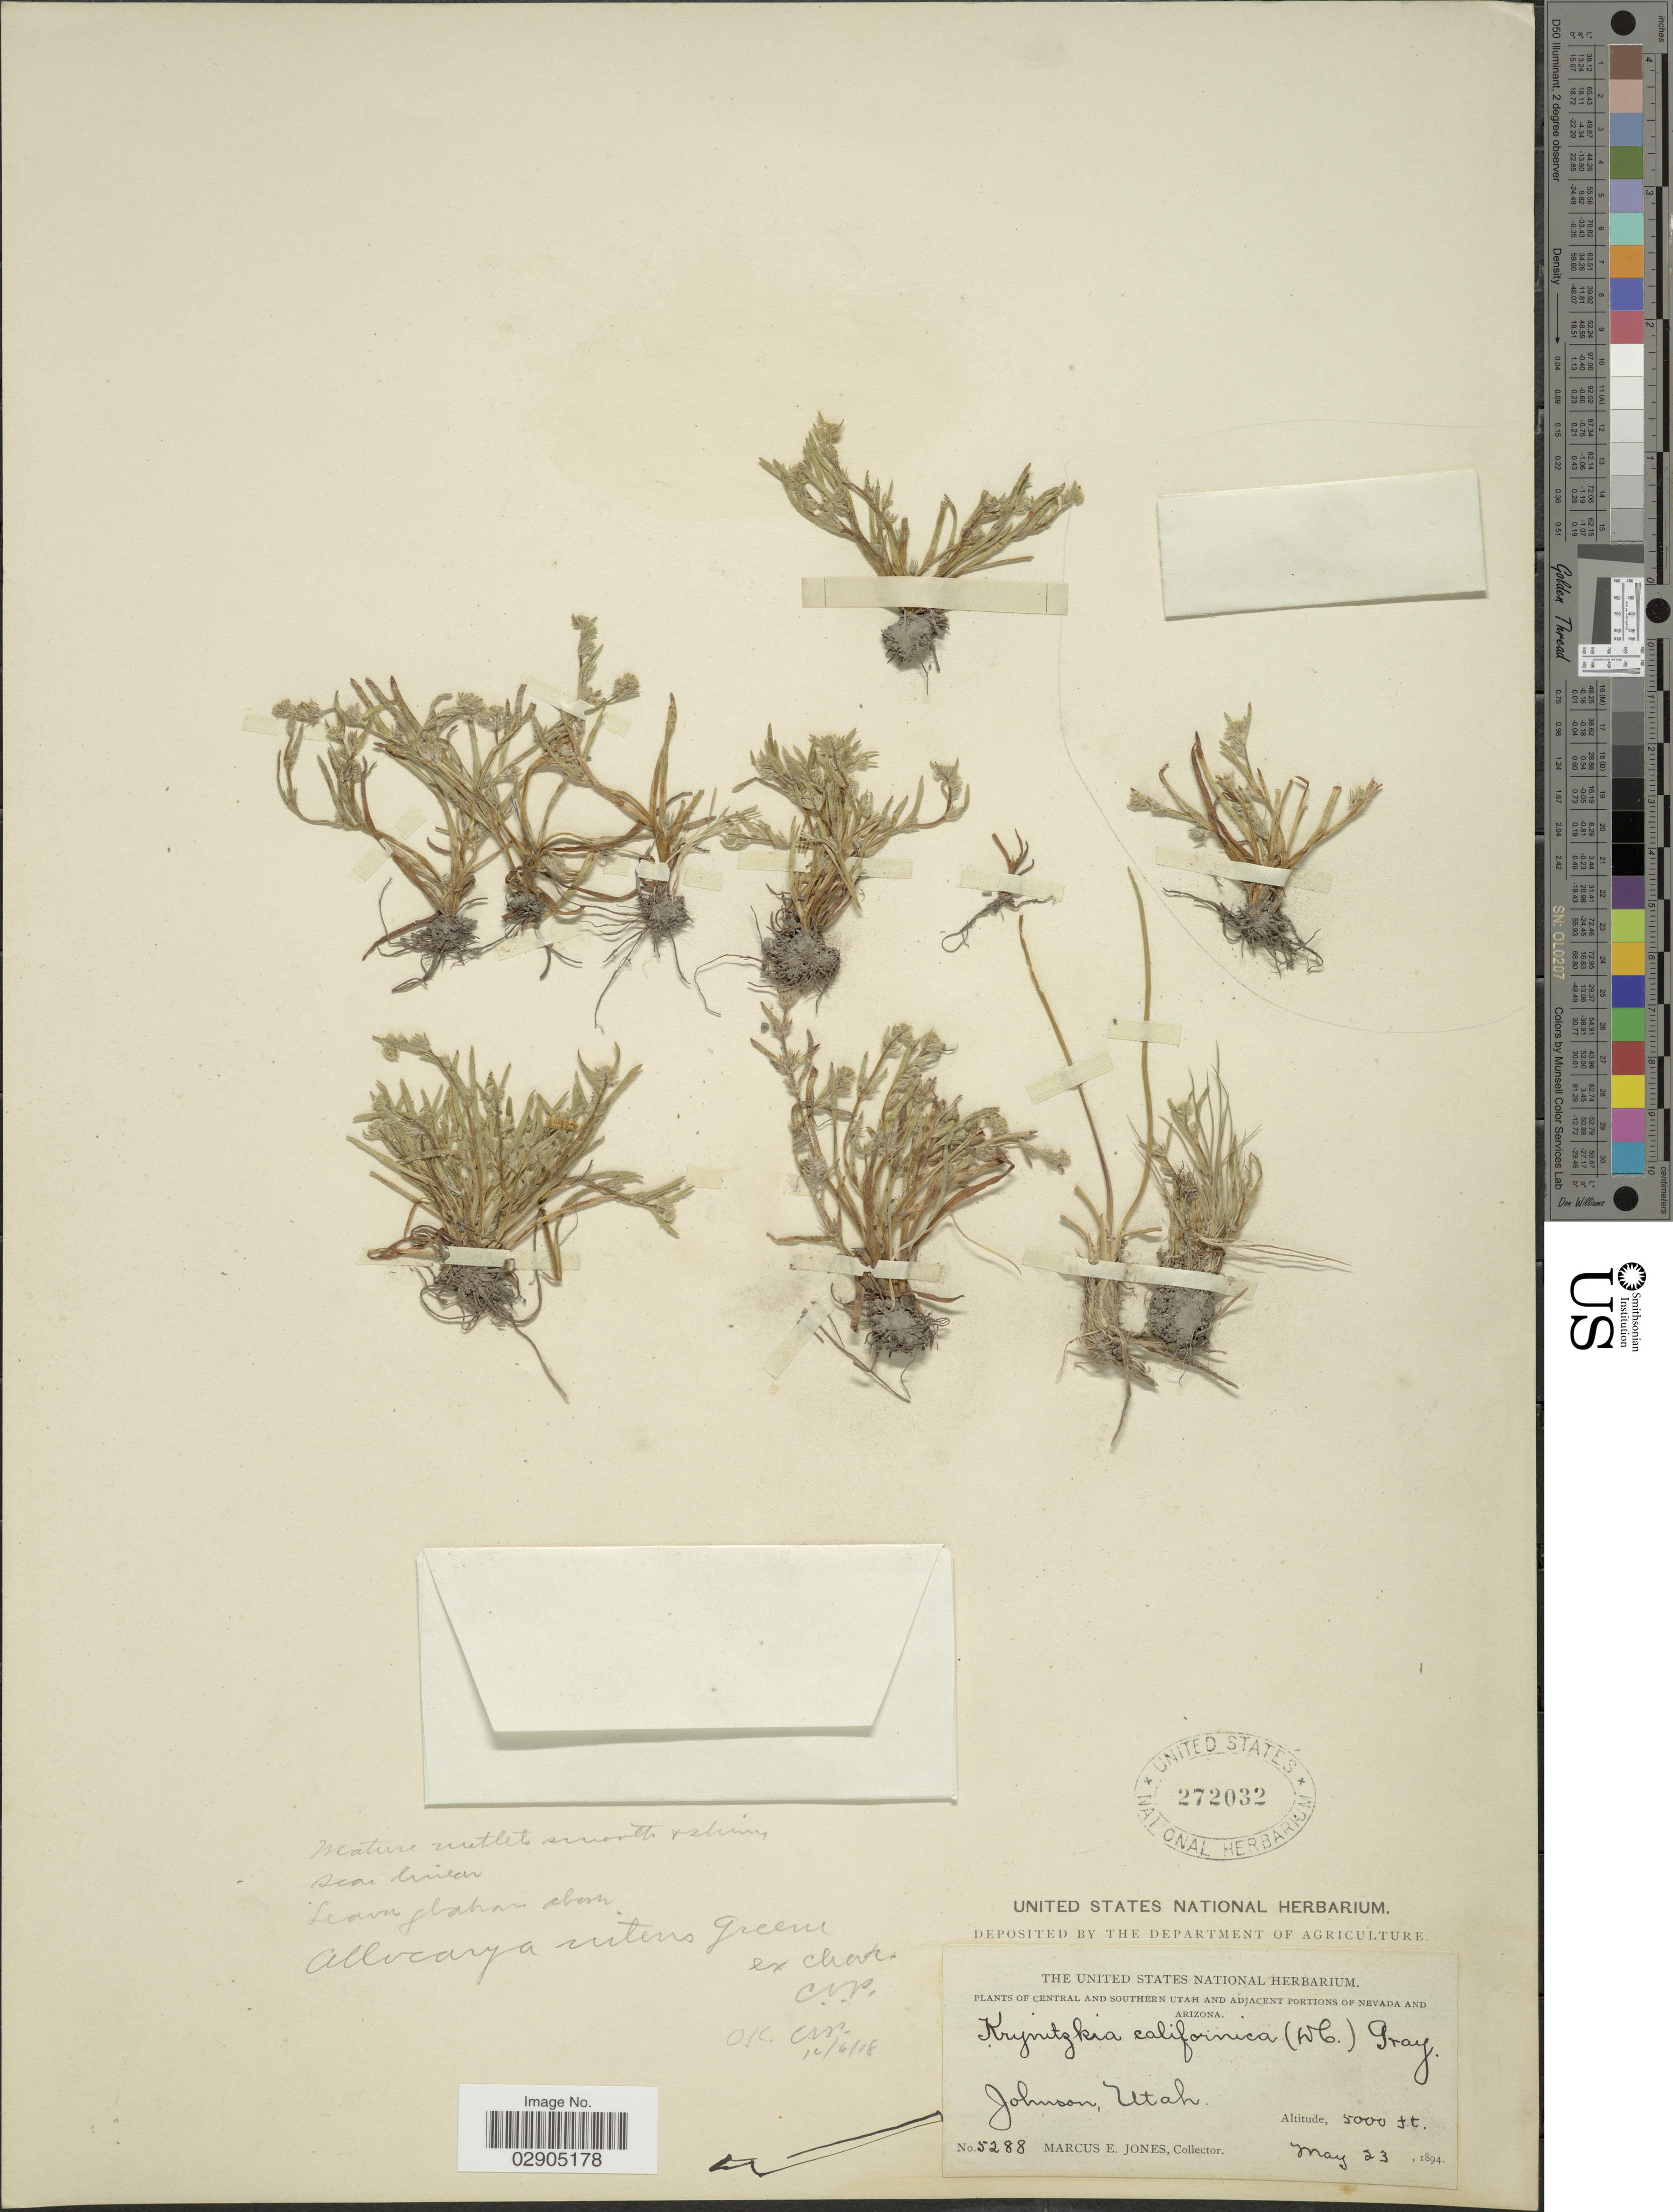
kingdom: Plantae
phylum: Tracheophyta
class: Magnoliopsida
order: Boraginales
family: Boraginaceae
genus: Allocarya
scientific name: Allocarya nitens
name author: Greene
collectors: M. E. Jones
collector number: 5288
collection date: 1894-05-23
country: United States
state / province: Utah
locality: Central and Southern Utah. Johnson.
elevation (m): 1524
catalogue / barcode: US 272032